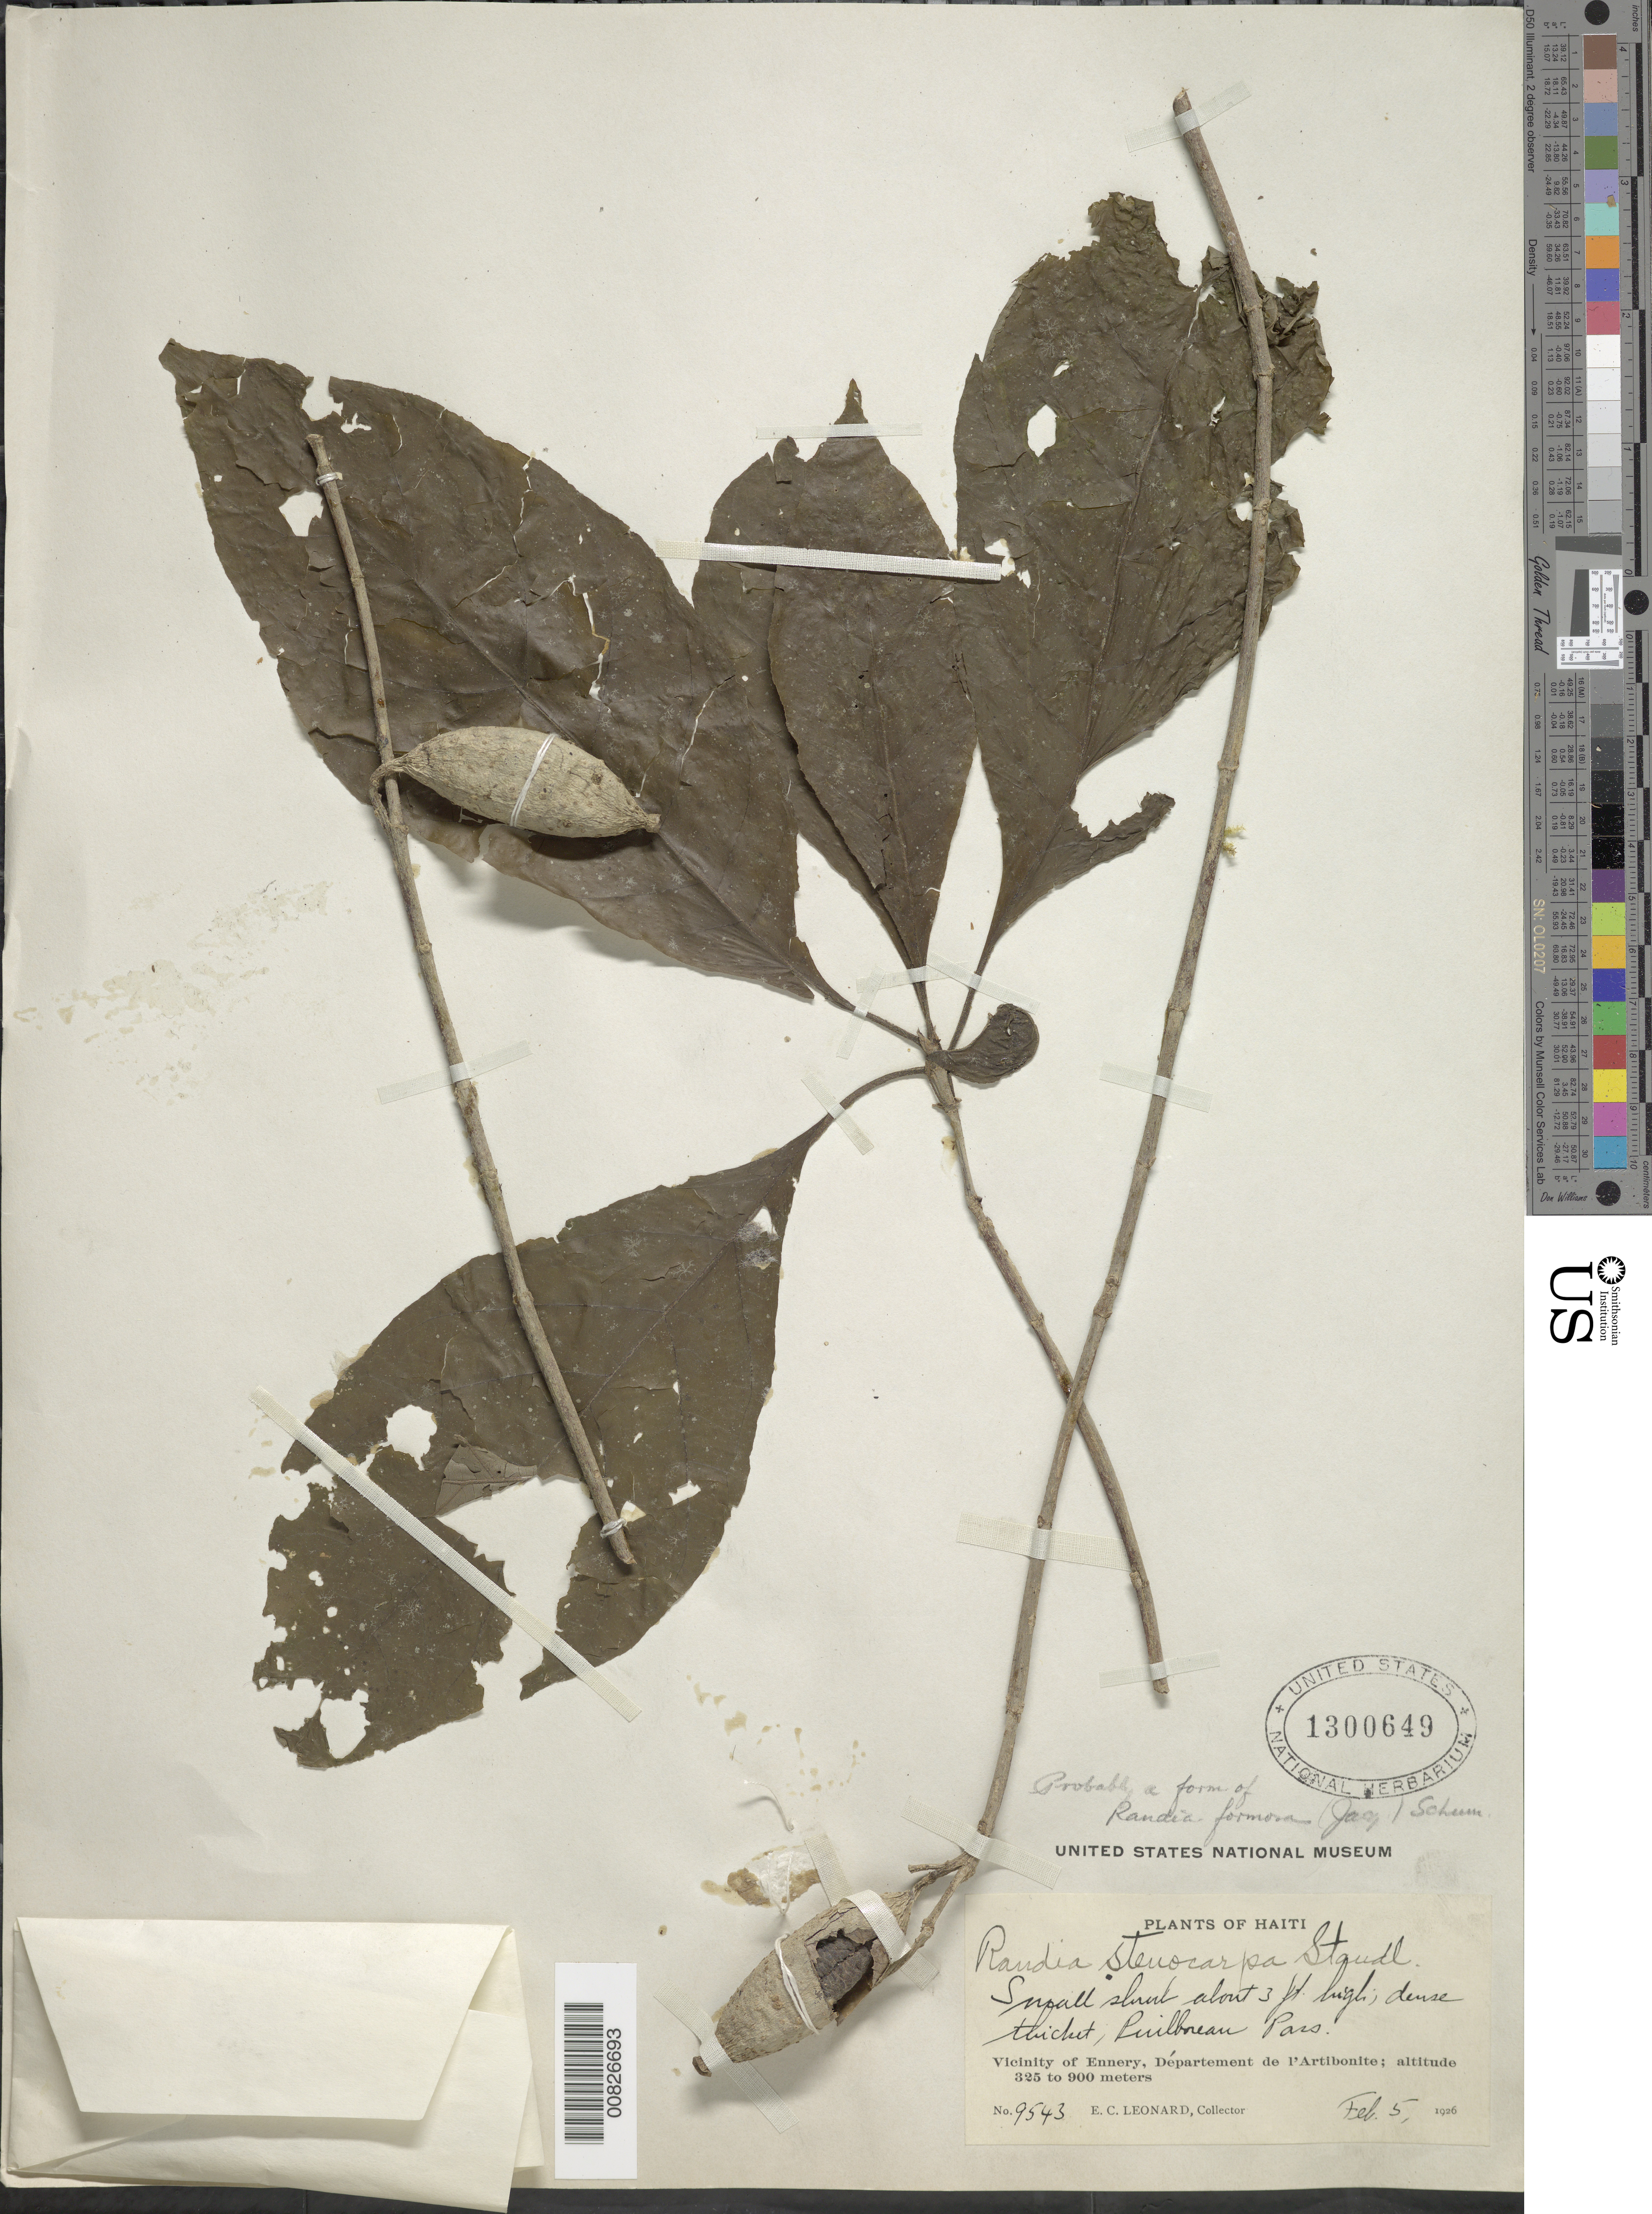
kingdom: Plantae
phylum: Tracheophyta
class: Magnoliopsida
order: Gentianales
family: Rubiaceae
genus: Rosenbergiodendron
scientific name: Rosenbergiodendron sp.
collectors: E. C. Leonard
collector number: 9543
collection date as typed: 05 Feb 1926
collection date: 1926-02-05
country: Haiti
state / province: Artibonite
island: Hispaniola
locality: Vicinity of Ennery, Puilboreau Pars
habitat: Dense thicket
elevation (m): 325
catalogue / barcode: US 1300649